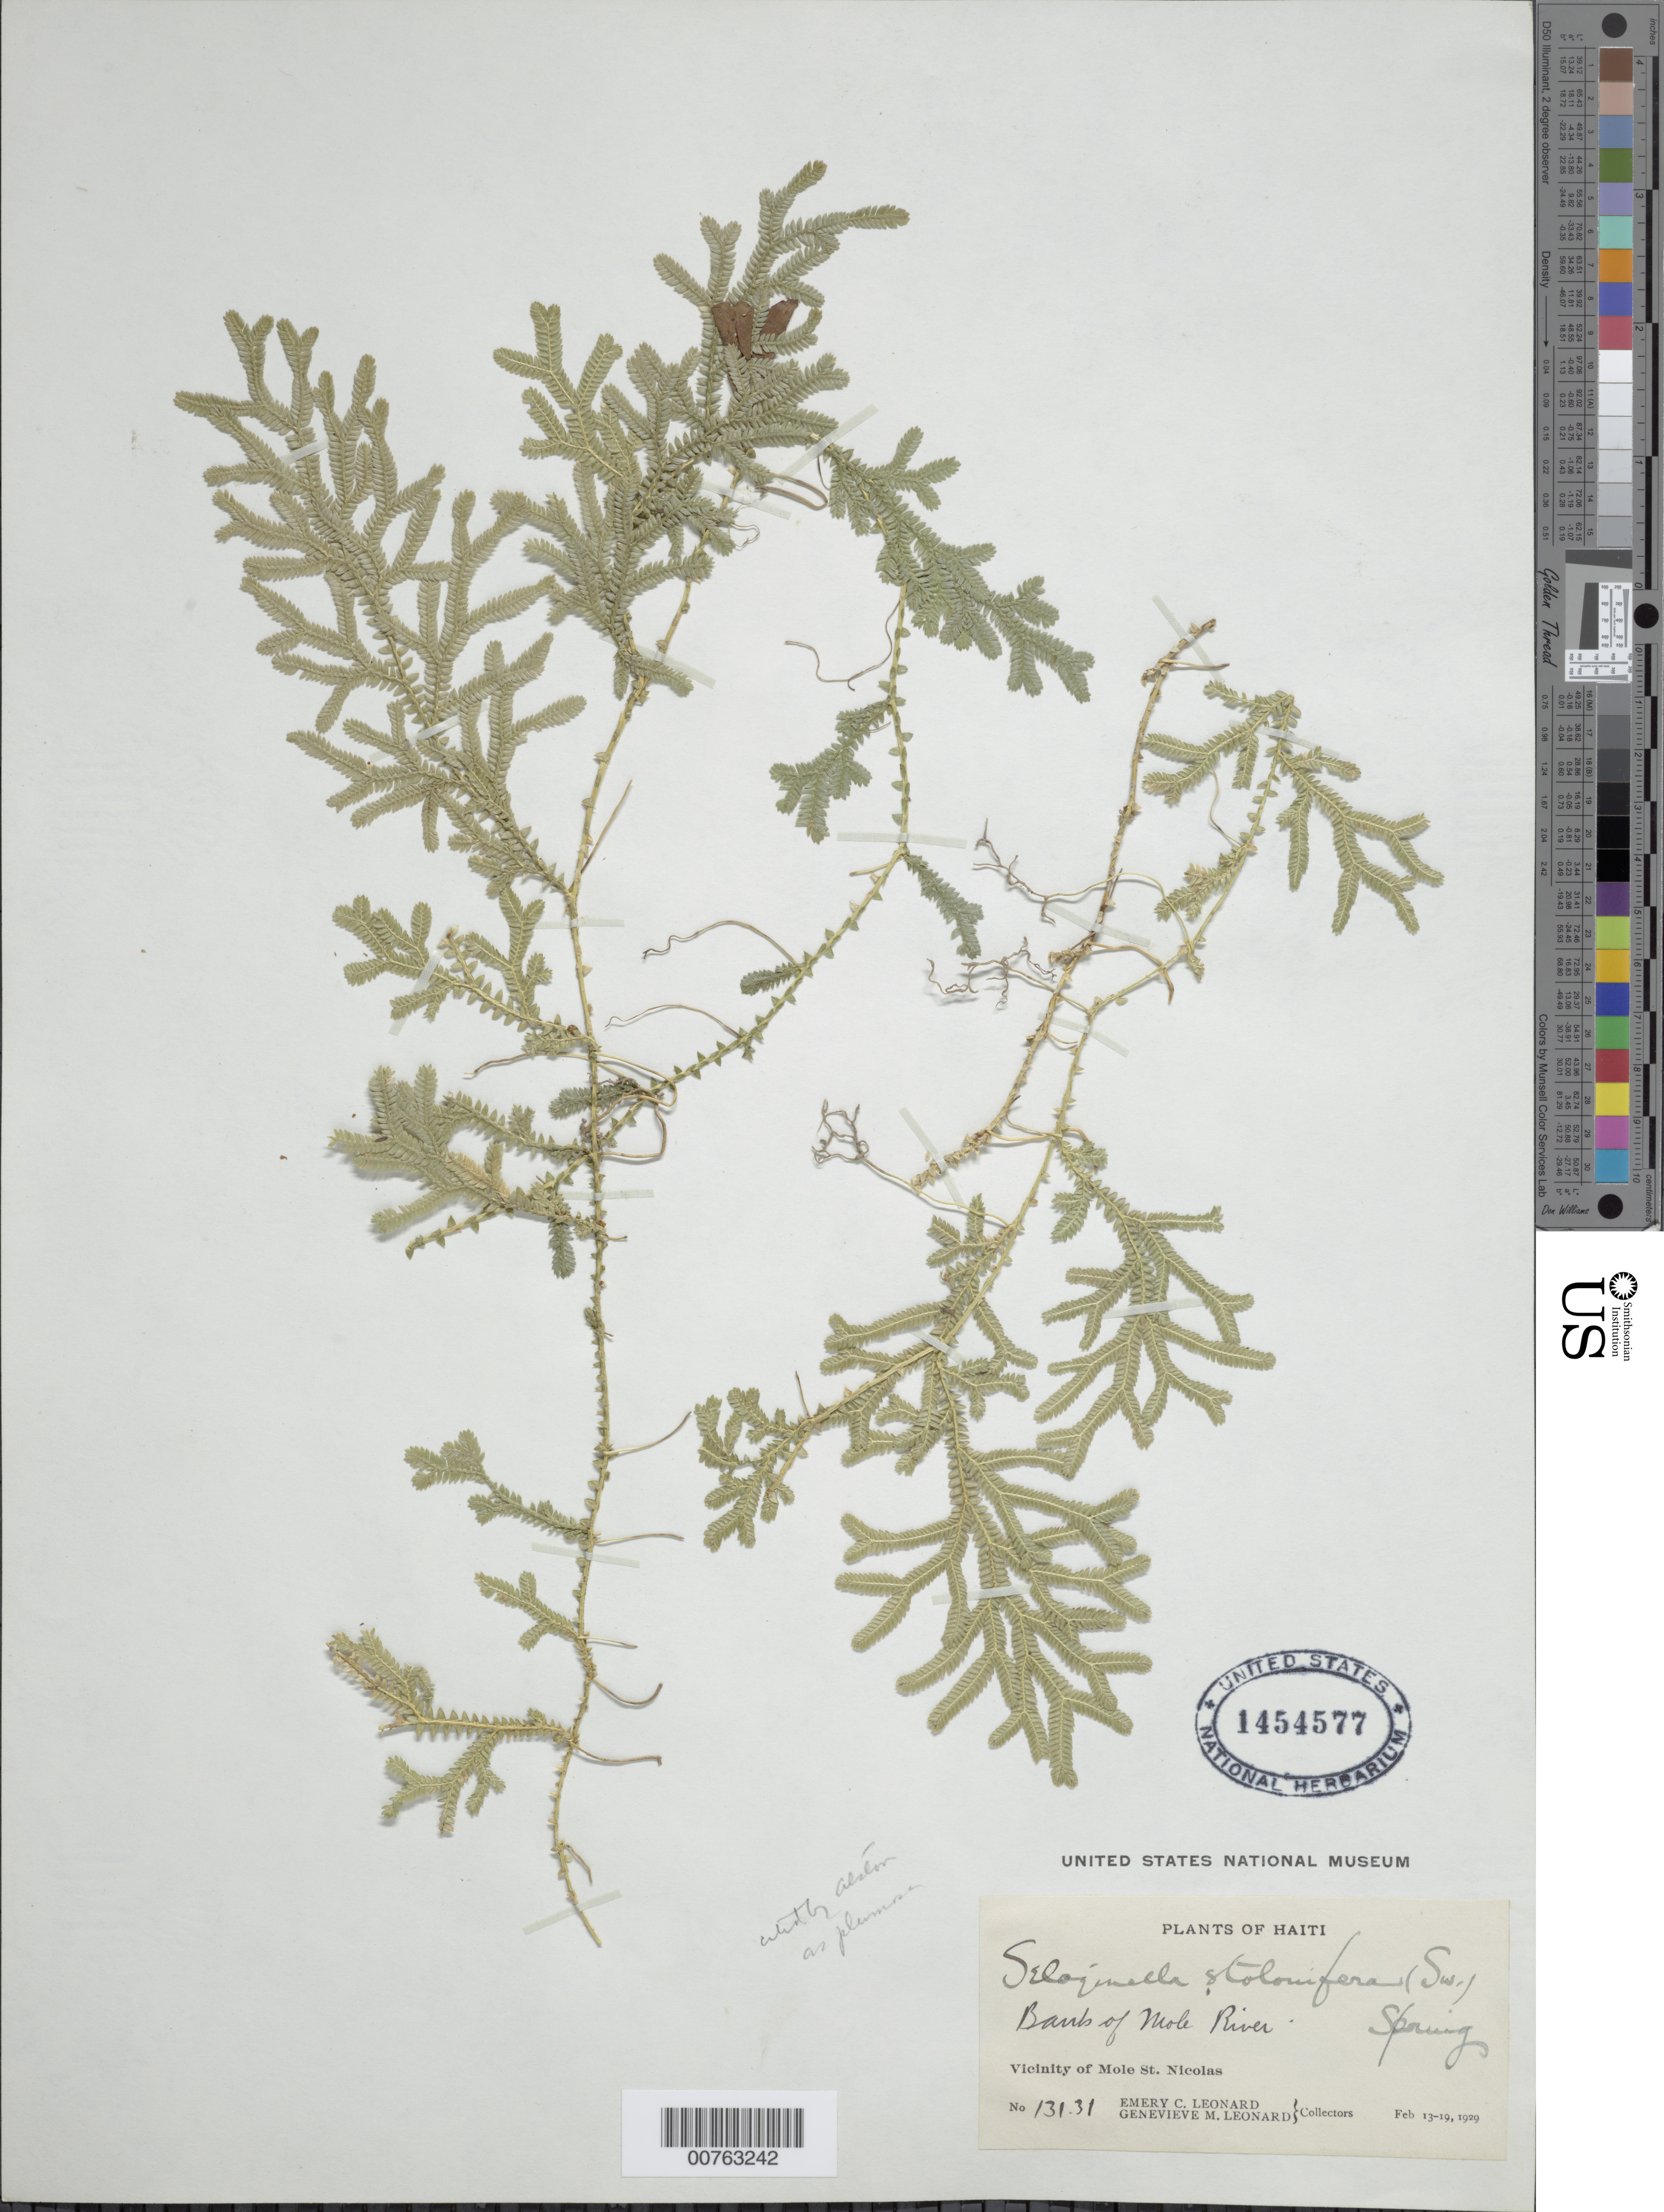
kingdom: Plantae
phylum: Tracheophyta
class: Lycopodiopsida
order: Selaginellales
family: Selaginellaceae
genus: Selaginella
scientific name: Selaginella plumosa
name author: (L.) C. Presl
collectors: E. C. Leonard & G. M. Leonard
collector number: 13131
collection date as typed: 13 Feb 1929 to 19 Feb 1929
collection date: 1929-02-13/1929-02-19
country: Haiti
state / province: Nord-Óuest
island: Hispaniola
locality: Vicinity of Mole St. Nicholas. Banks of Mole River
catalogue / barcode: US 1454577